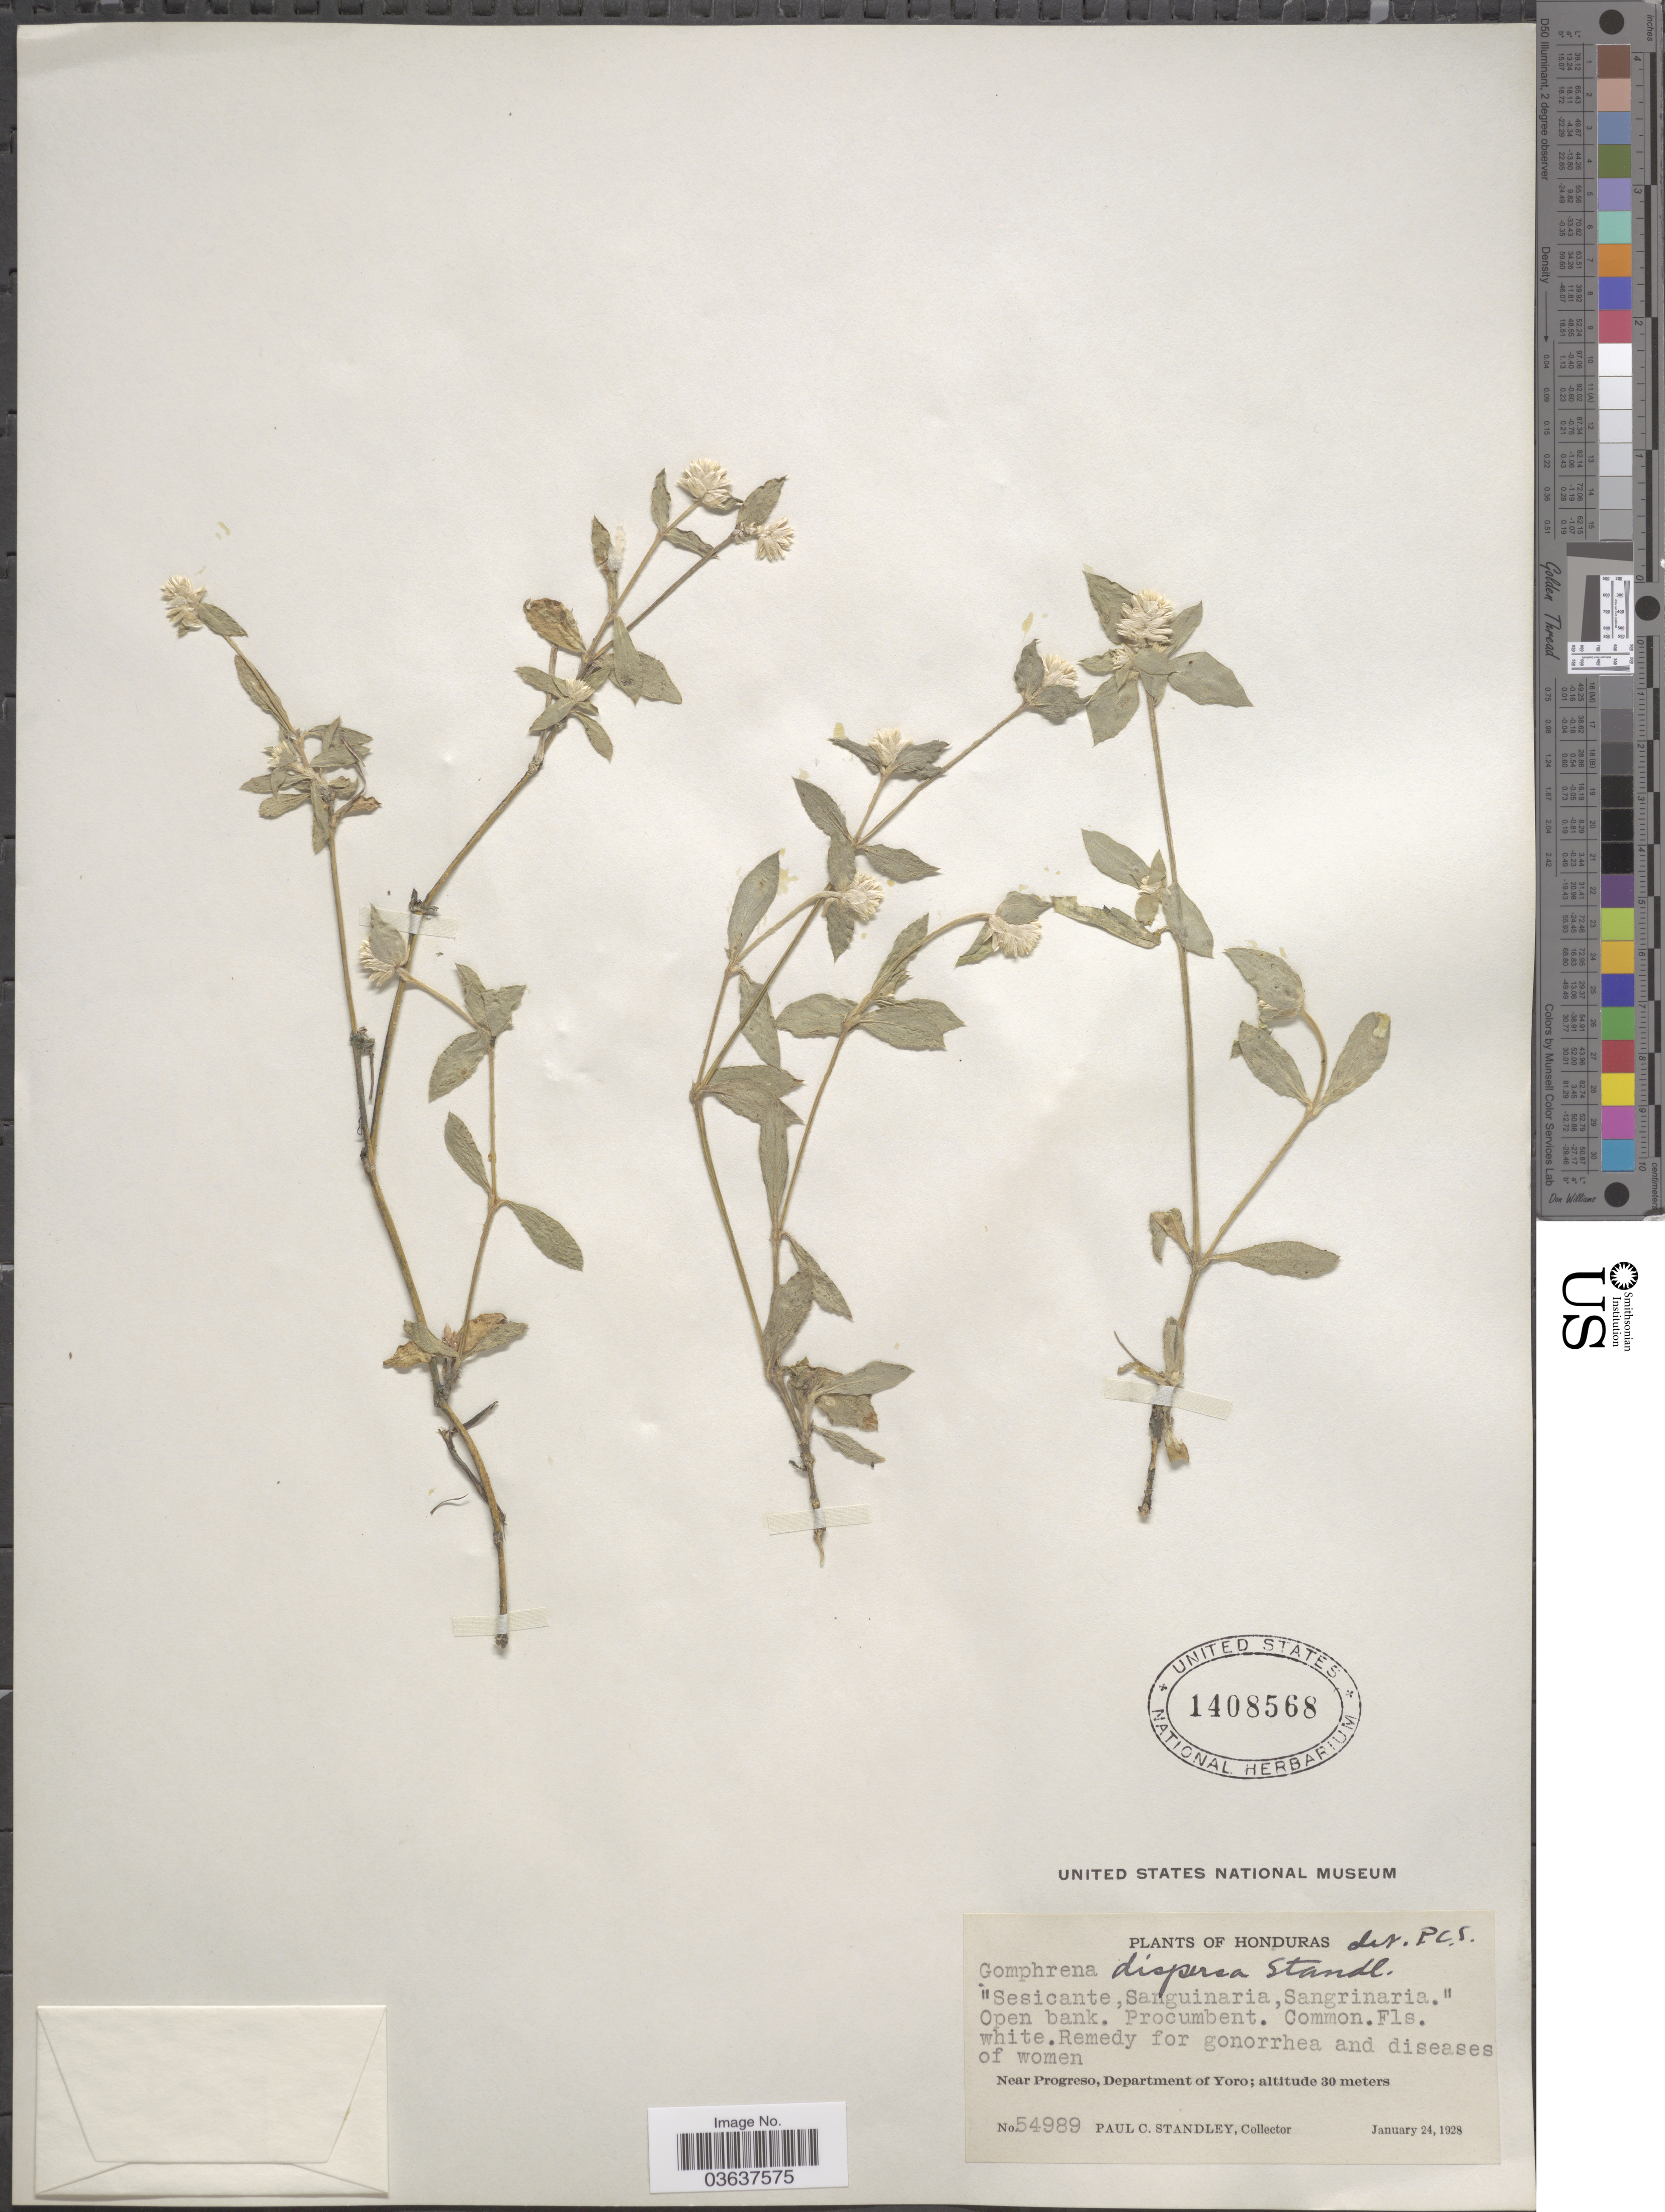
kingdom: Plantae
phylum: Tracheophyta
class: Magnoliopsida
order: Caryophyllales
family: Amaranthaceae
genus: Gomphrena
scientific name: Gomphrena dispersa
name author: Standl.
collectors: P. C. Standley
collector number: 54989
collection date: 1928-01-24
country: Honduras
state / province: Yoro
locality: Near Progreso, Department of Yoro.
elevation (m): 30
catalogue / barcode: US 1408568